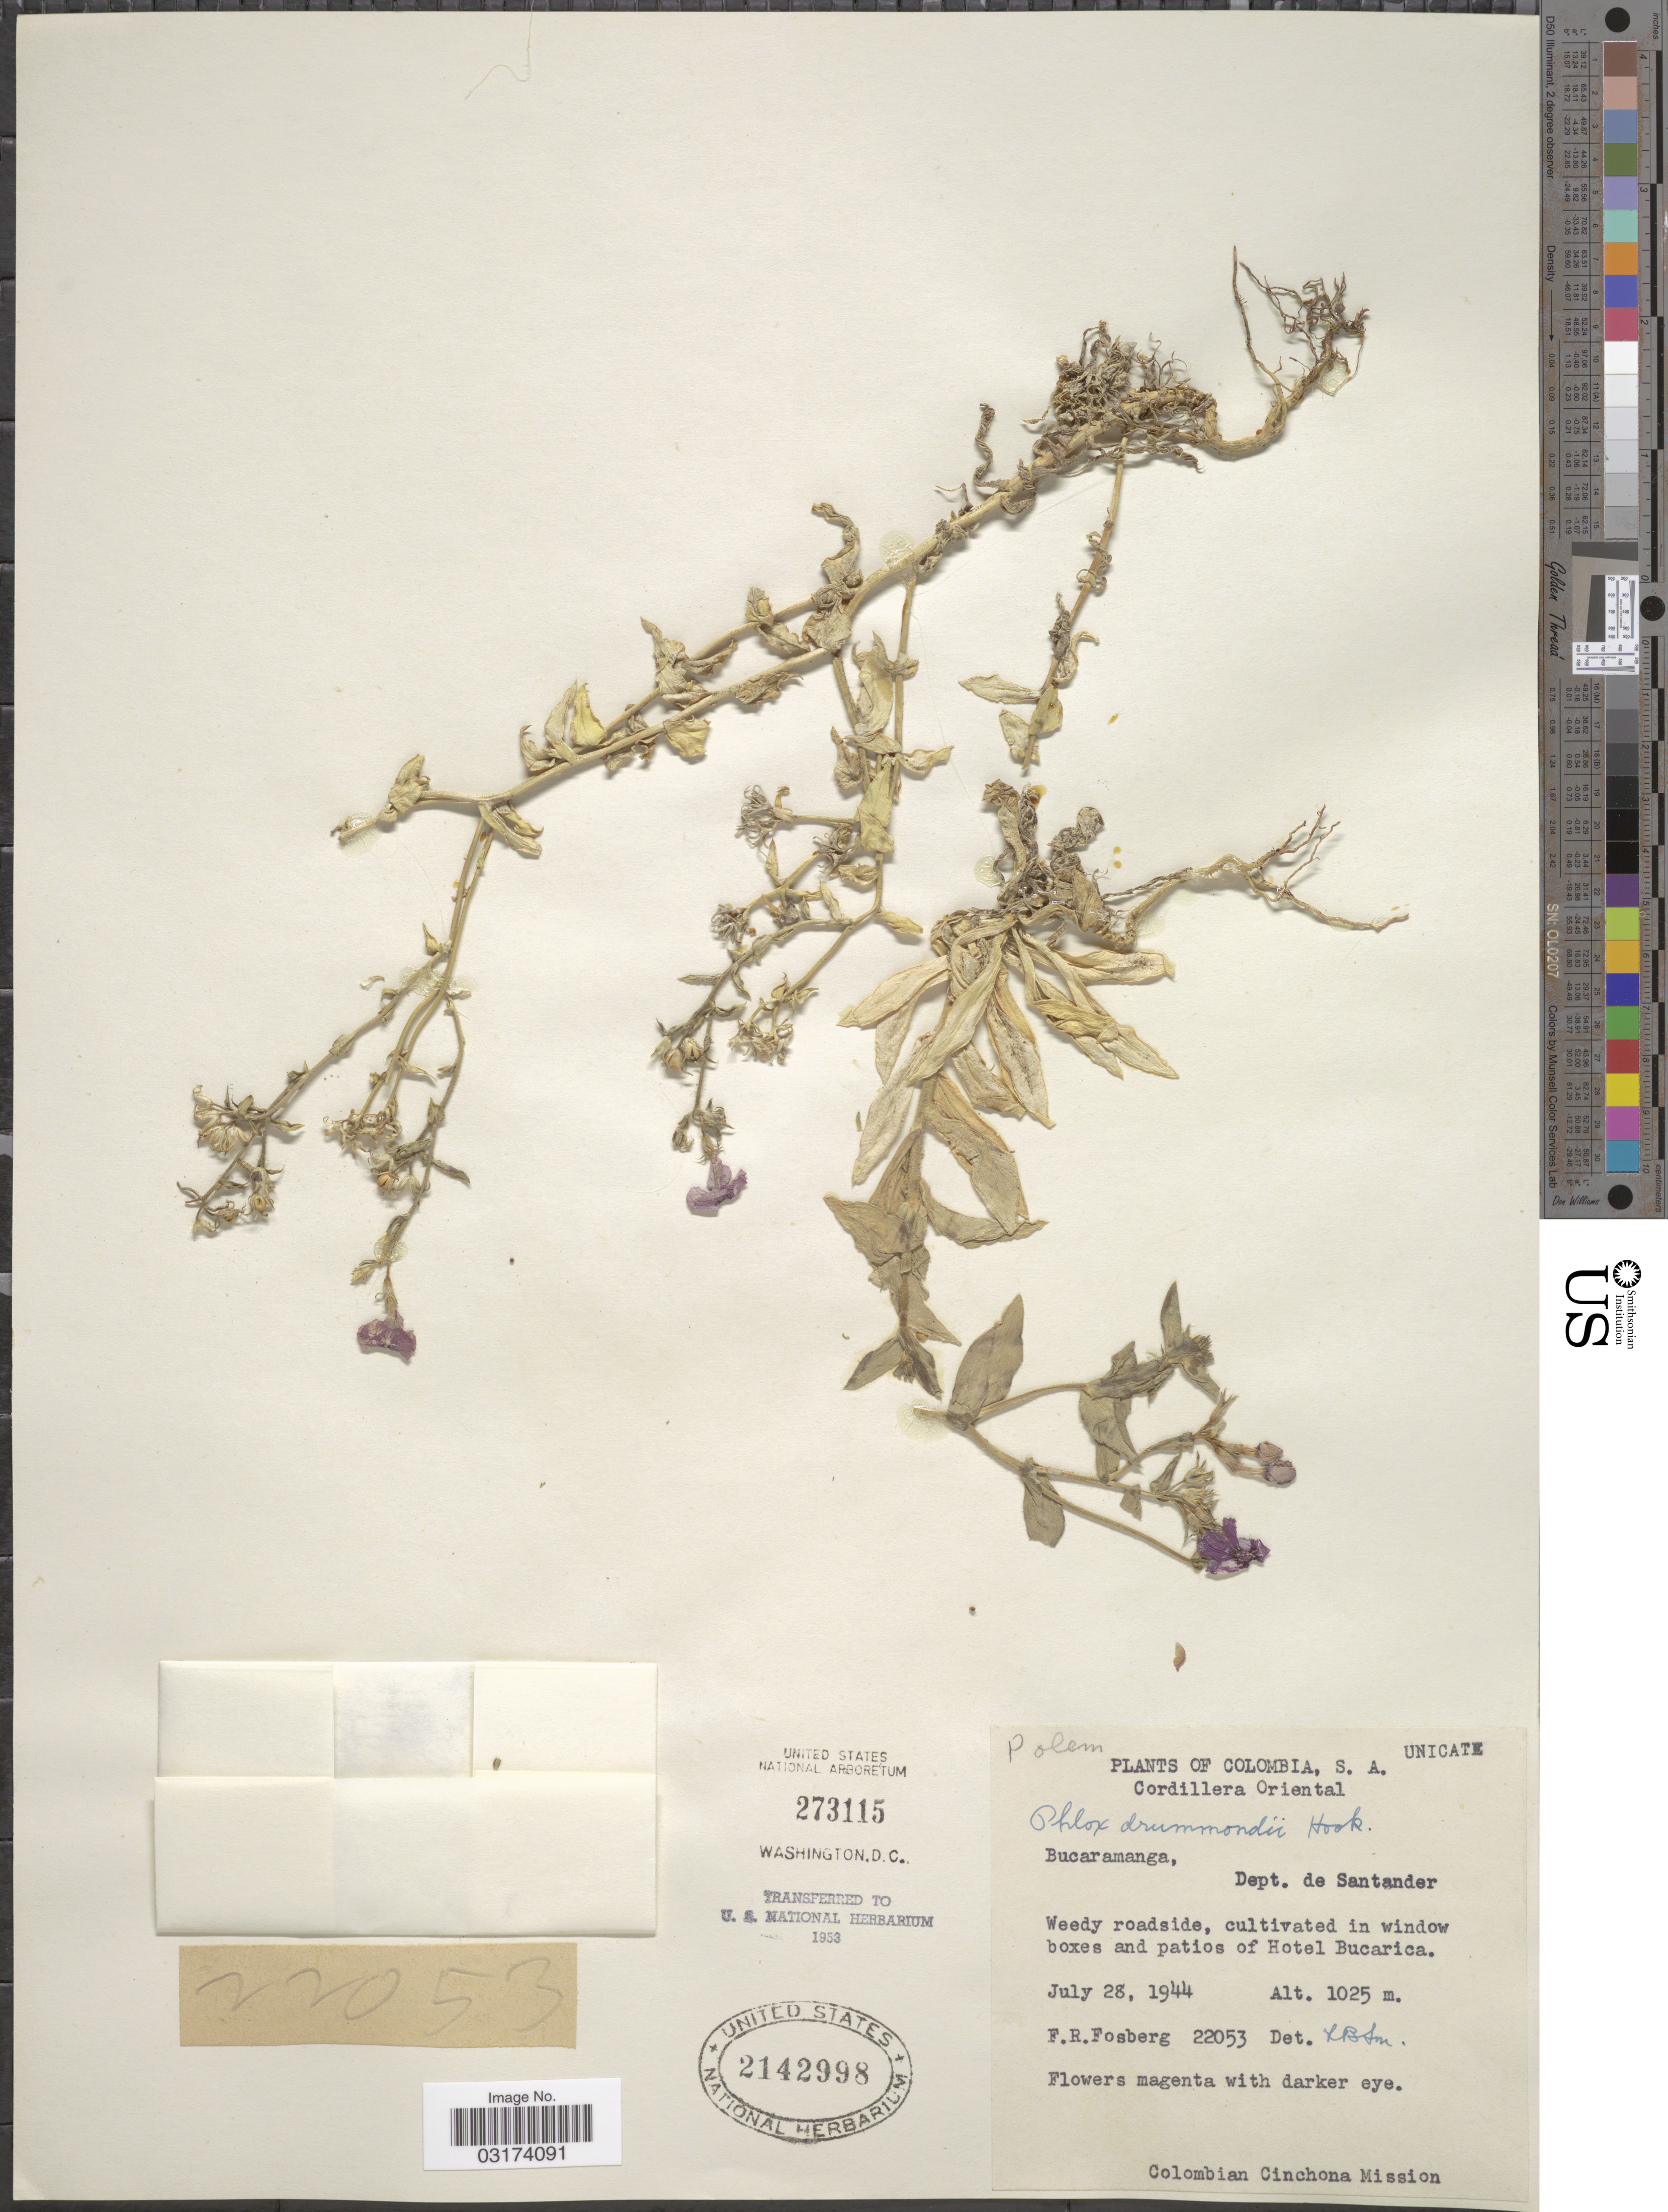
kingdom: Plantae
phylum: Tracheophyta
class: Magnoliopsida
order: Ericales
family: Polemoniaceae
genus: Phlox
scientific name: Phlox drummondii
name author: Hook.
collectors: F. R. Fosberg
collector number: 22053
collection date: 1944-07-28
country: Colombia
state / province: Santander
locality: Colombia, S. A. Cordillera Oriental. Bucaramanga. Dept. de Santander. Weedy roadside, cultivated in window boxes and patios of Hotel Bucarica.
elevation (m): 1025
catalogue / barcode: US 2142998